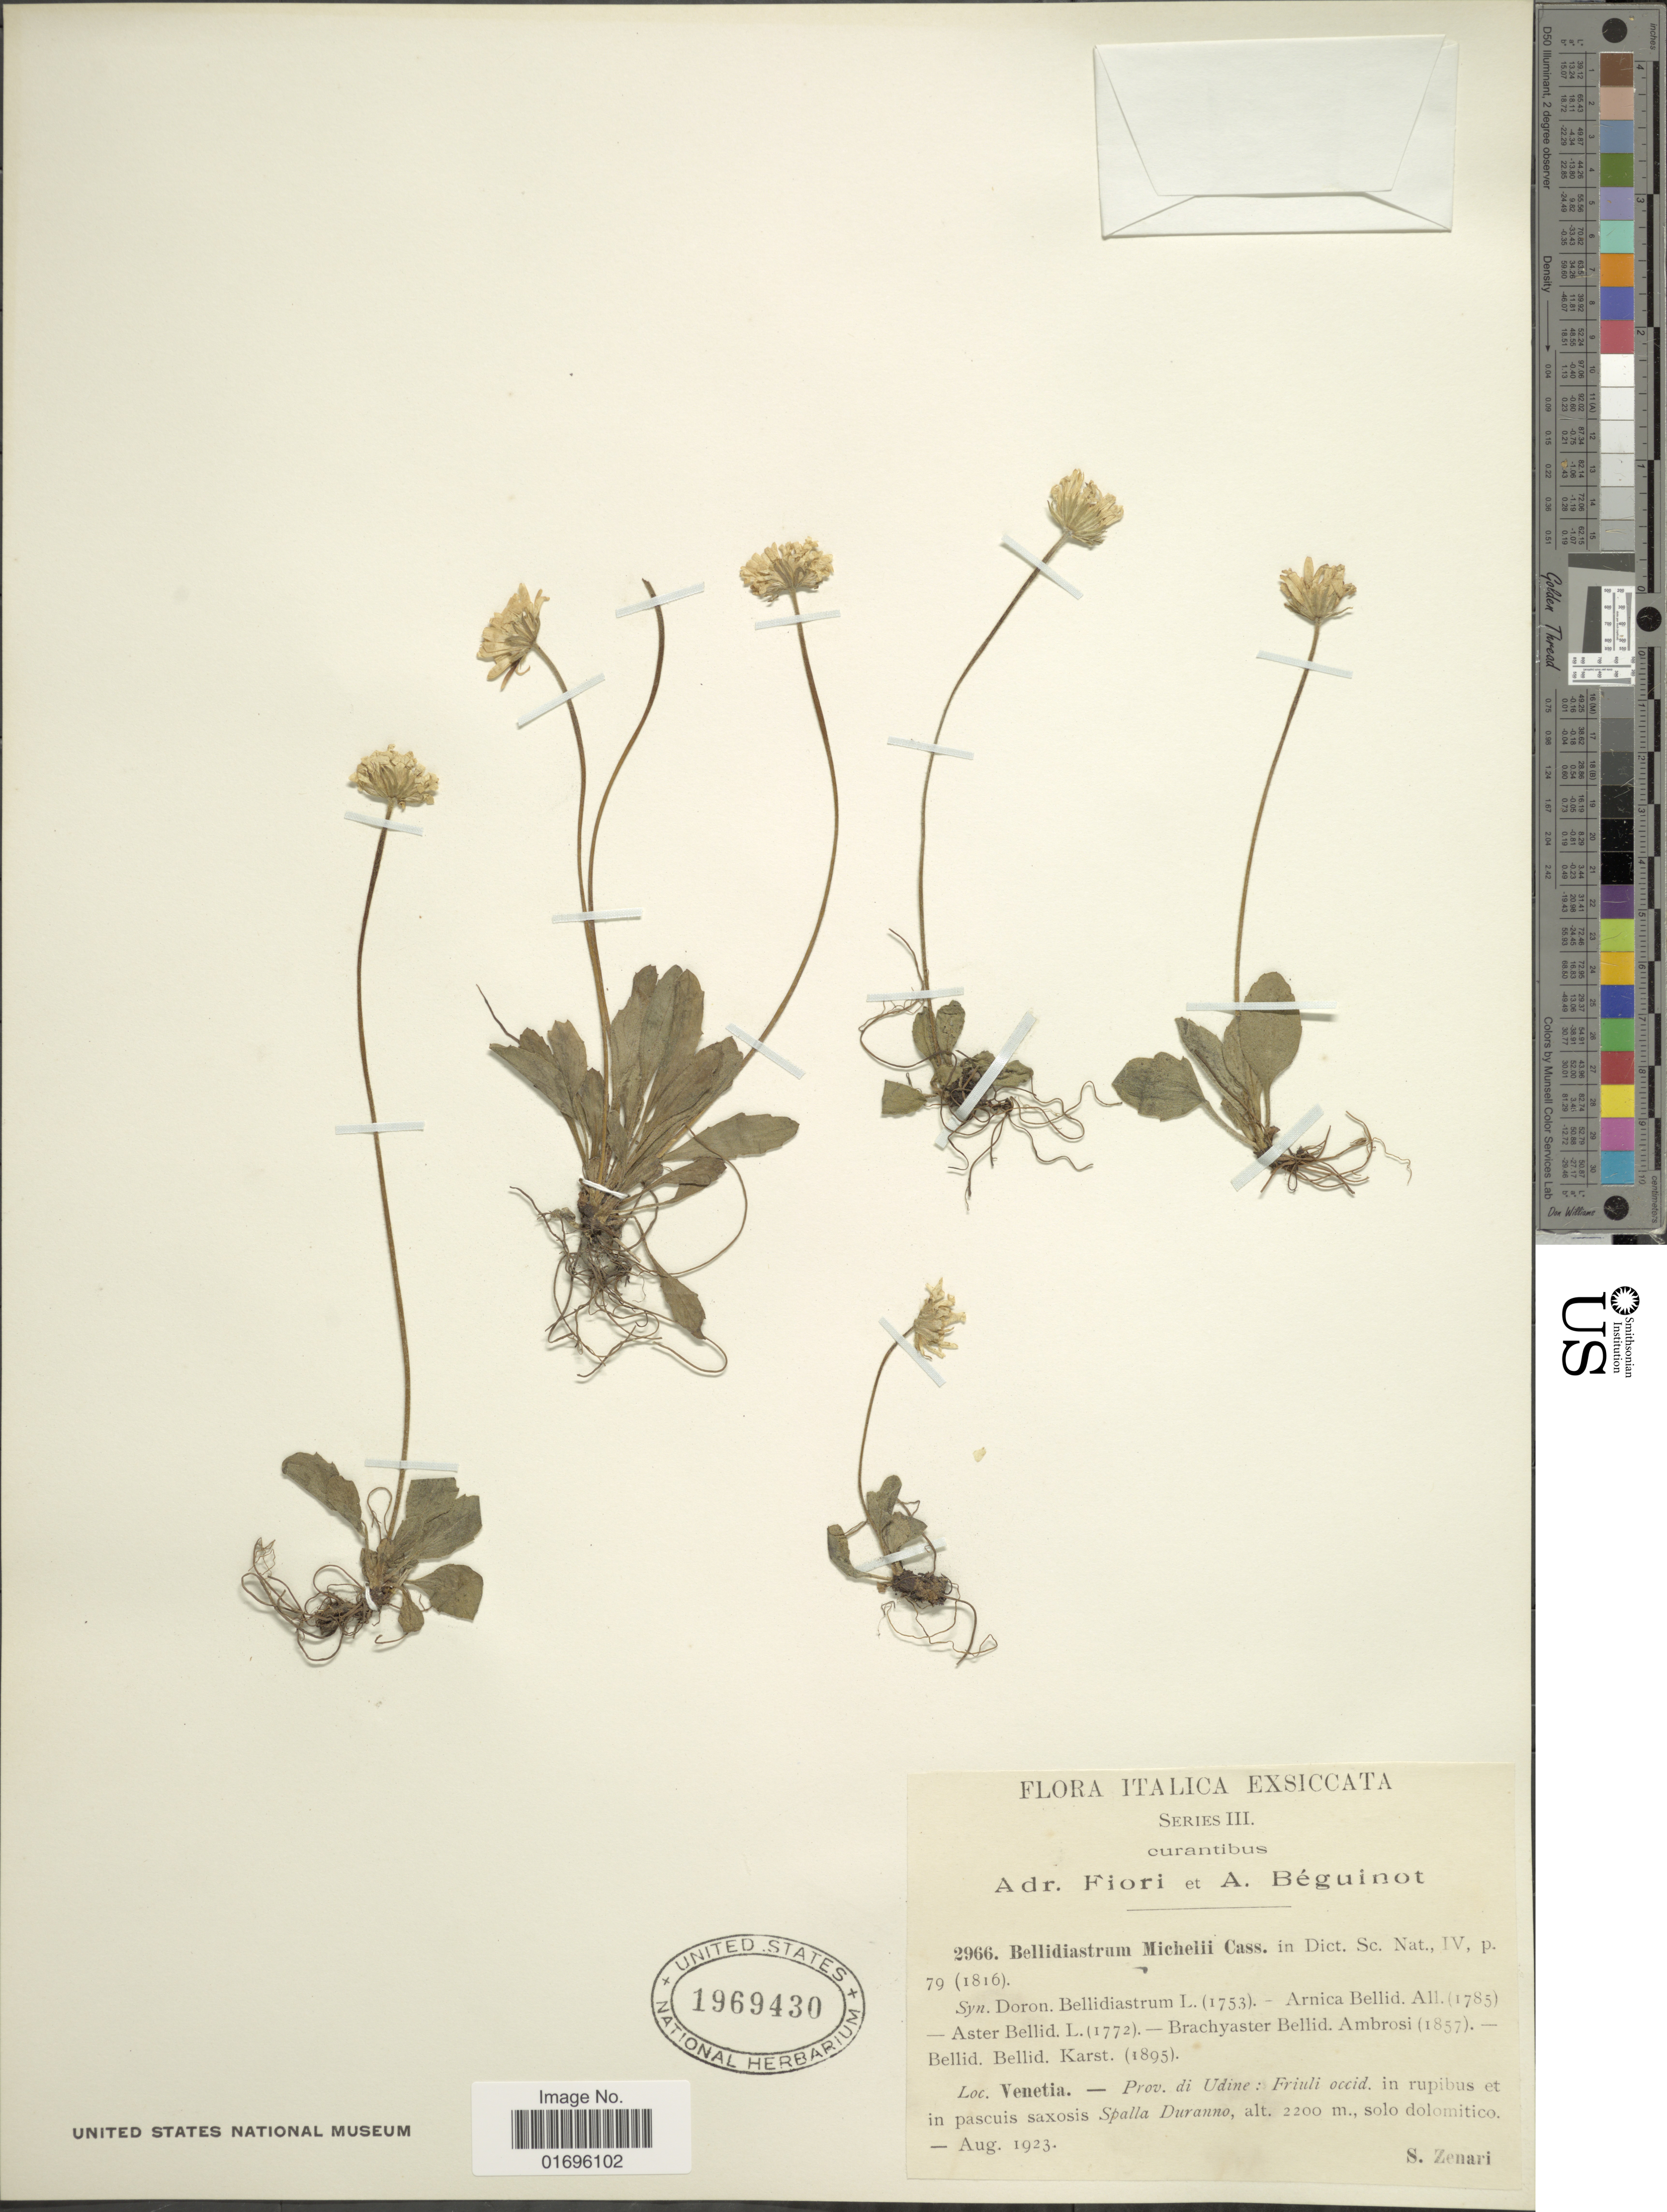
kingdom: Plantae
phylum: Tracheophyta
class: Magnoliopsida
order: Asterales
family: Asteraceae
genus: Aster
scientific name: Aster bellidiastrum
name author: (L.) Scop.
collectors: S. Zenari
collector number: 2966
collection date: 1923-08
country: Italy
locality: Venetia - Prov. di Udine: Friuli occid. in rupibus et in pascuis saxosis Spalla Duranno, solo dolomitico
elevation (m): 2200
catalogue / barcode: US 1969430